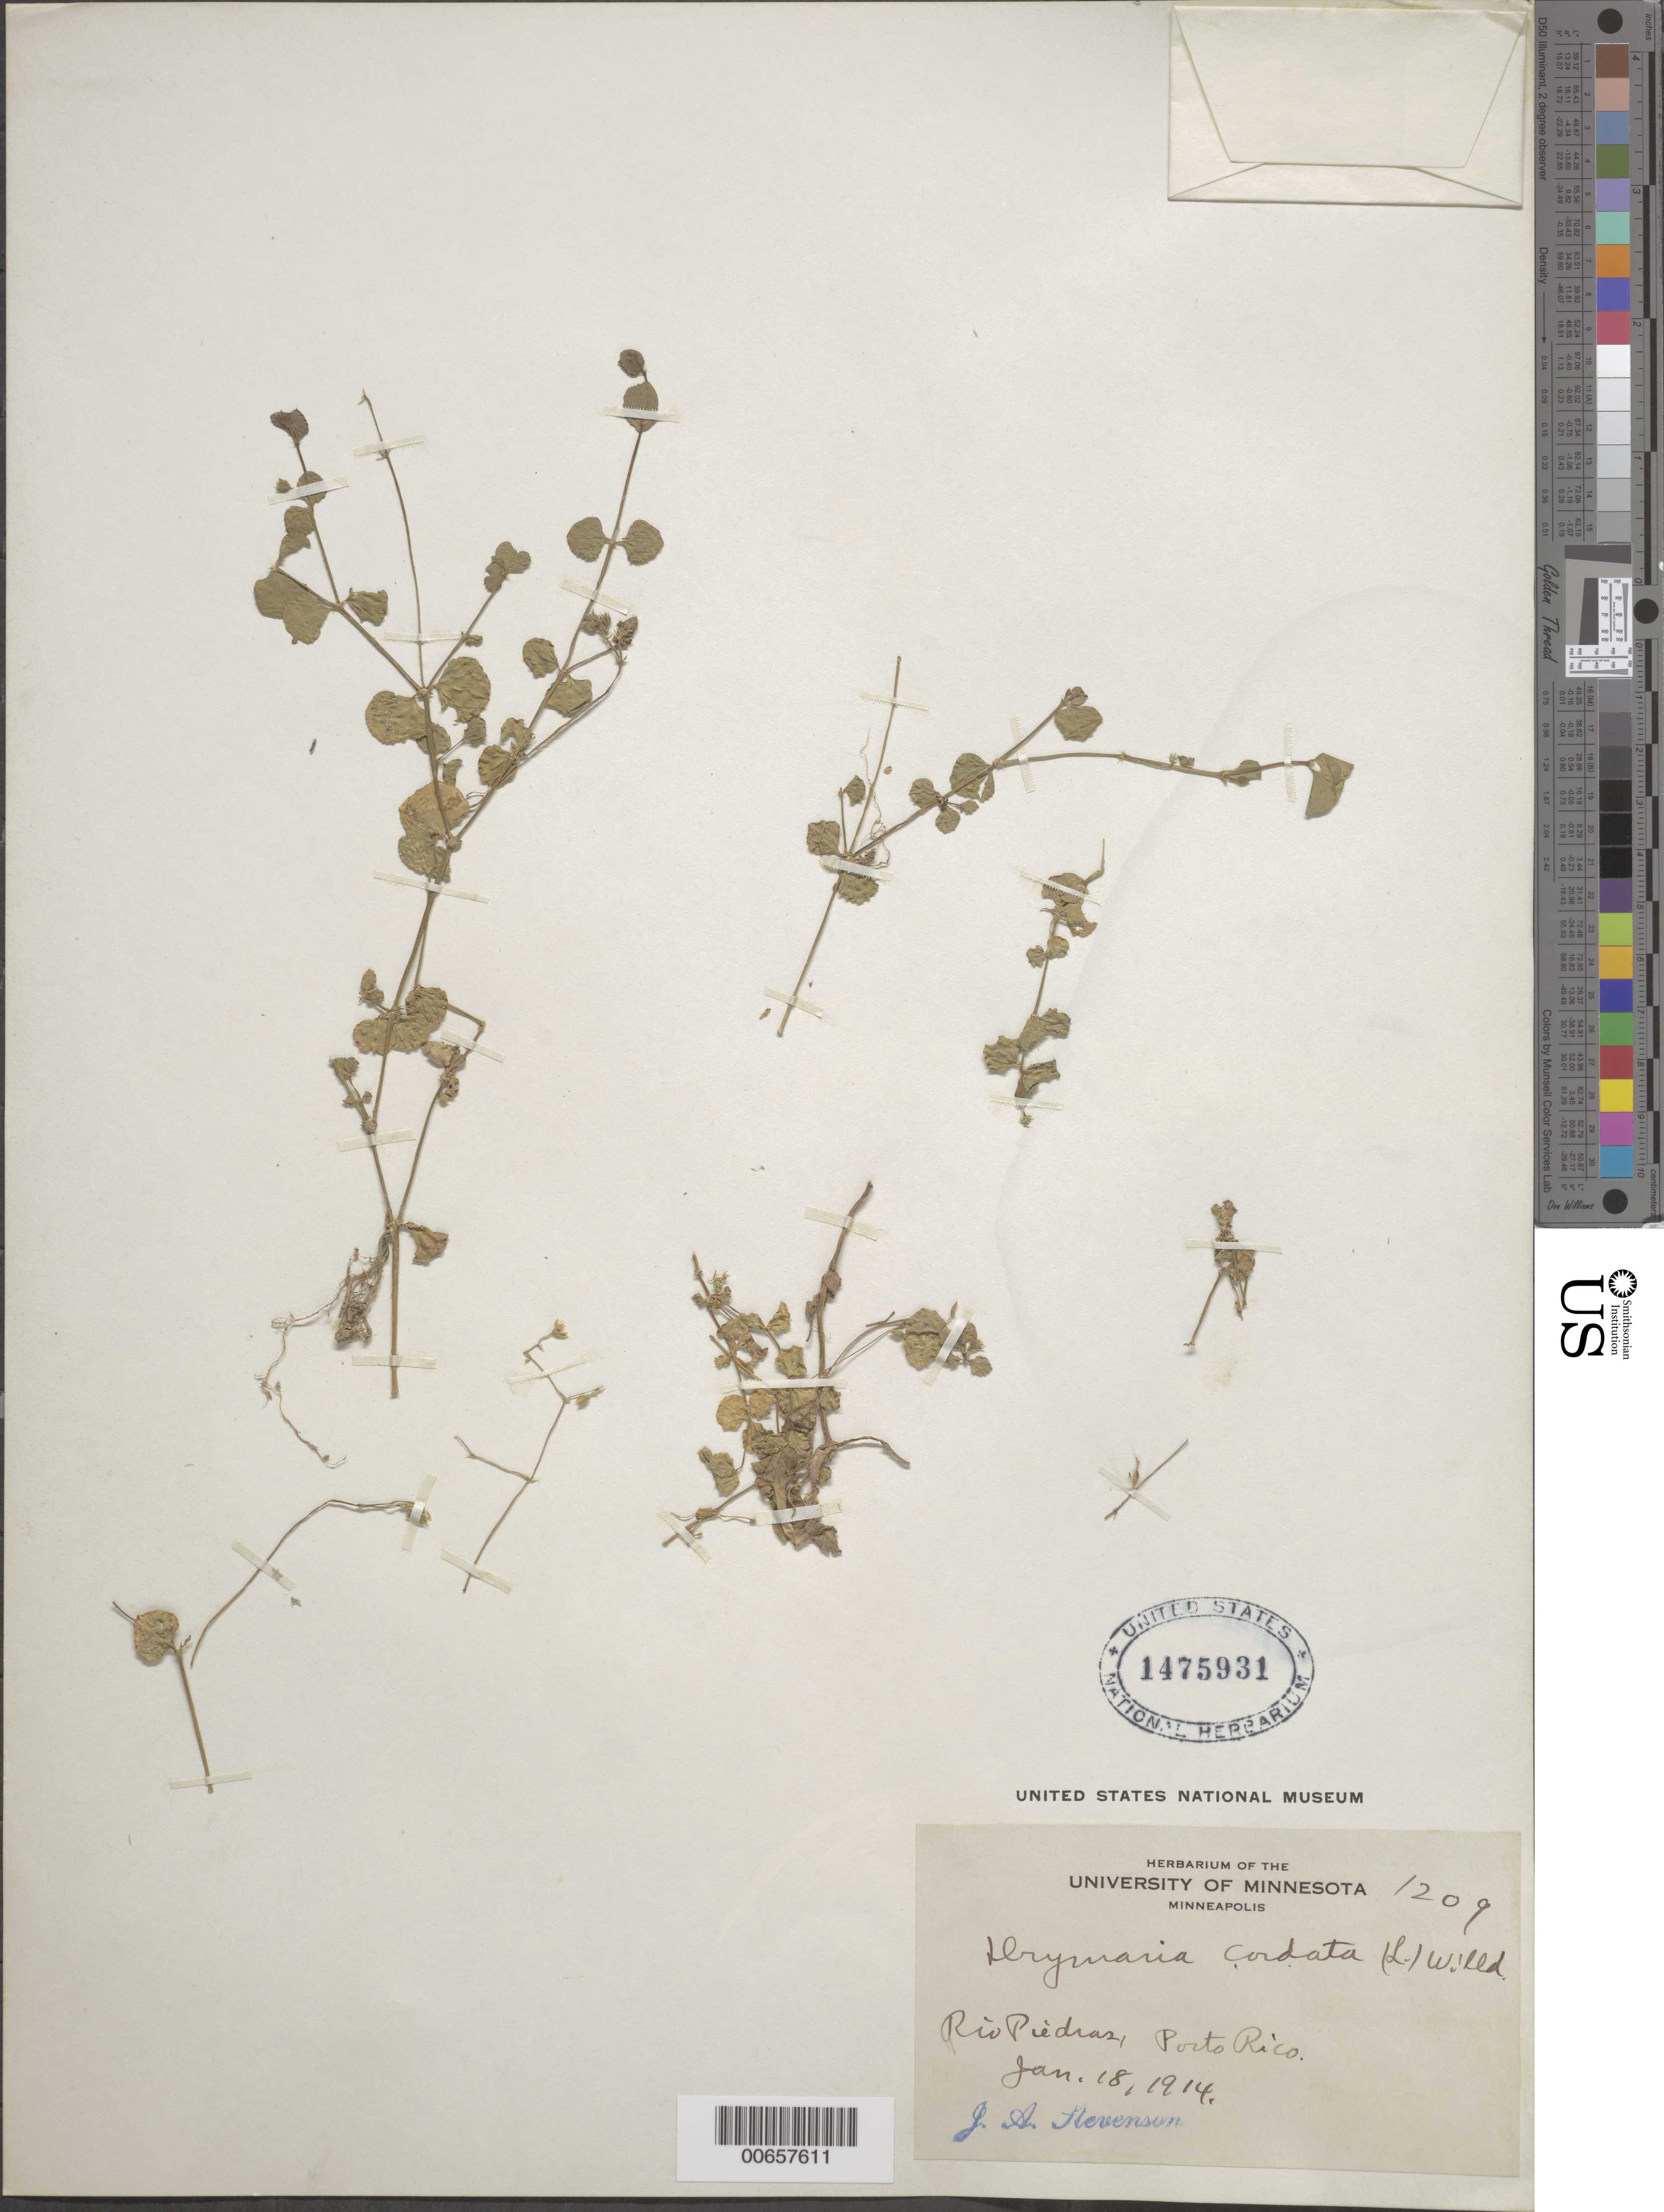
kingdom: Plantae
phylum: Tracheophyta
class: Magnoliopsida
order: Caryophyllales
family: Caryophyllaceae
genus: Drymaria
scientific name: Drymaria cordata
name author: (L.) Willd. ex Schult.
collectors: J. Stevenson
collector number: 1209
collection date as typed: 18 Jan 1914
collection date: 1914-01-18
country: Puerto Rico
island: Greater Antilles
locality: Rio Piedras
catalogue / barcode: US 1475931